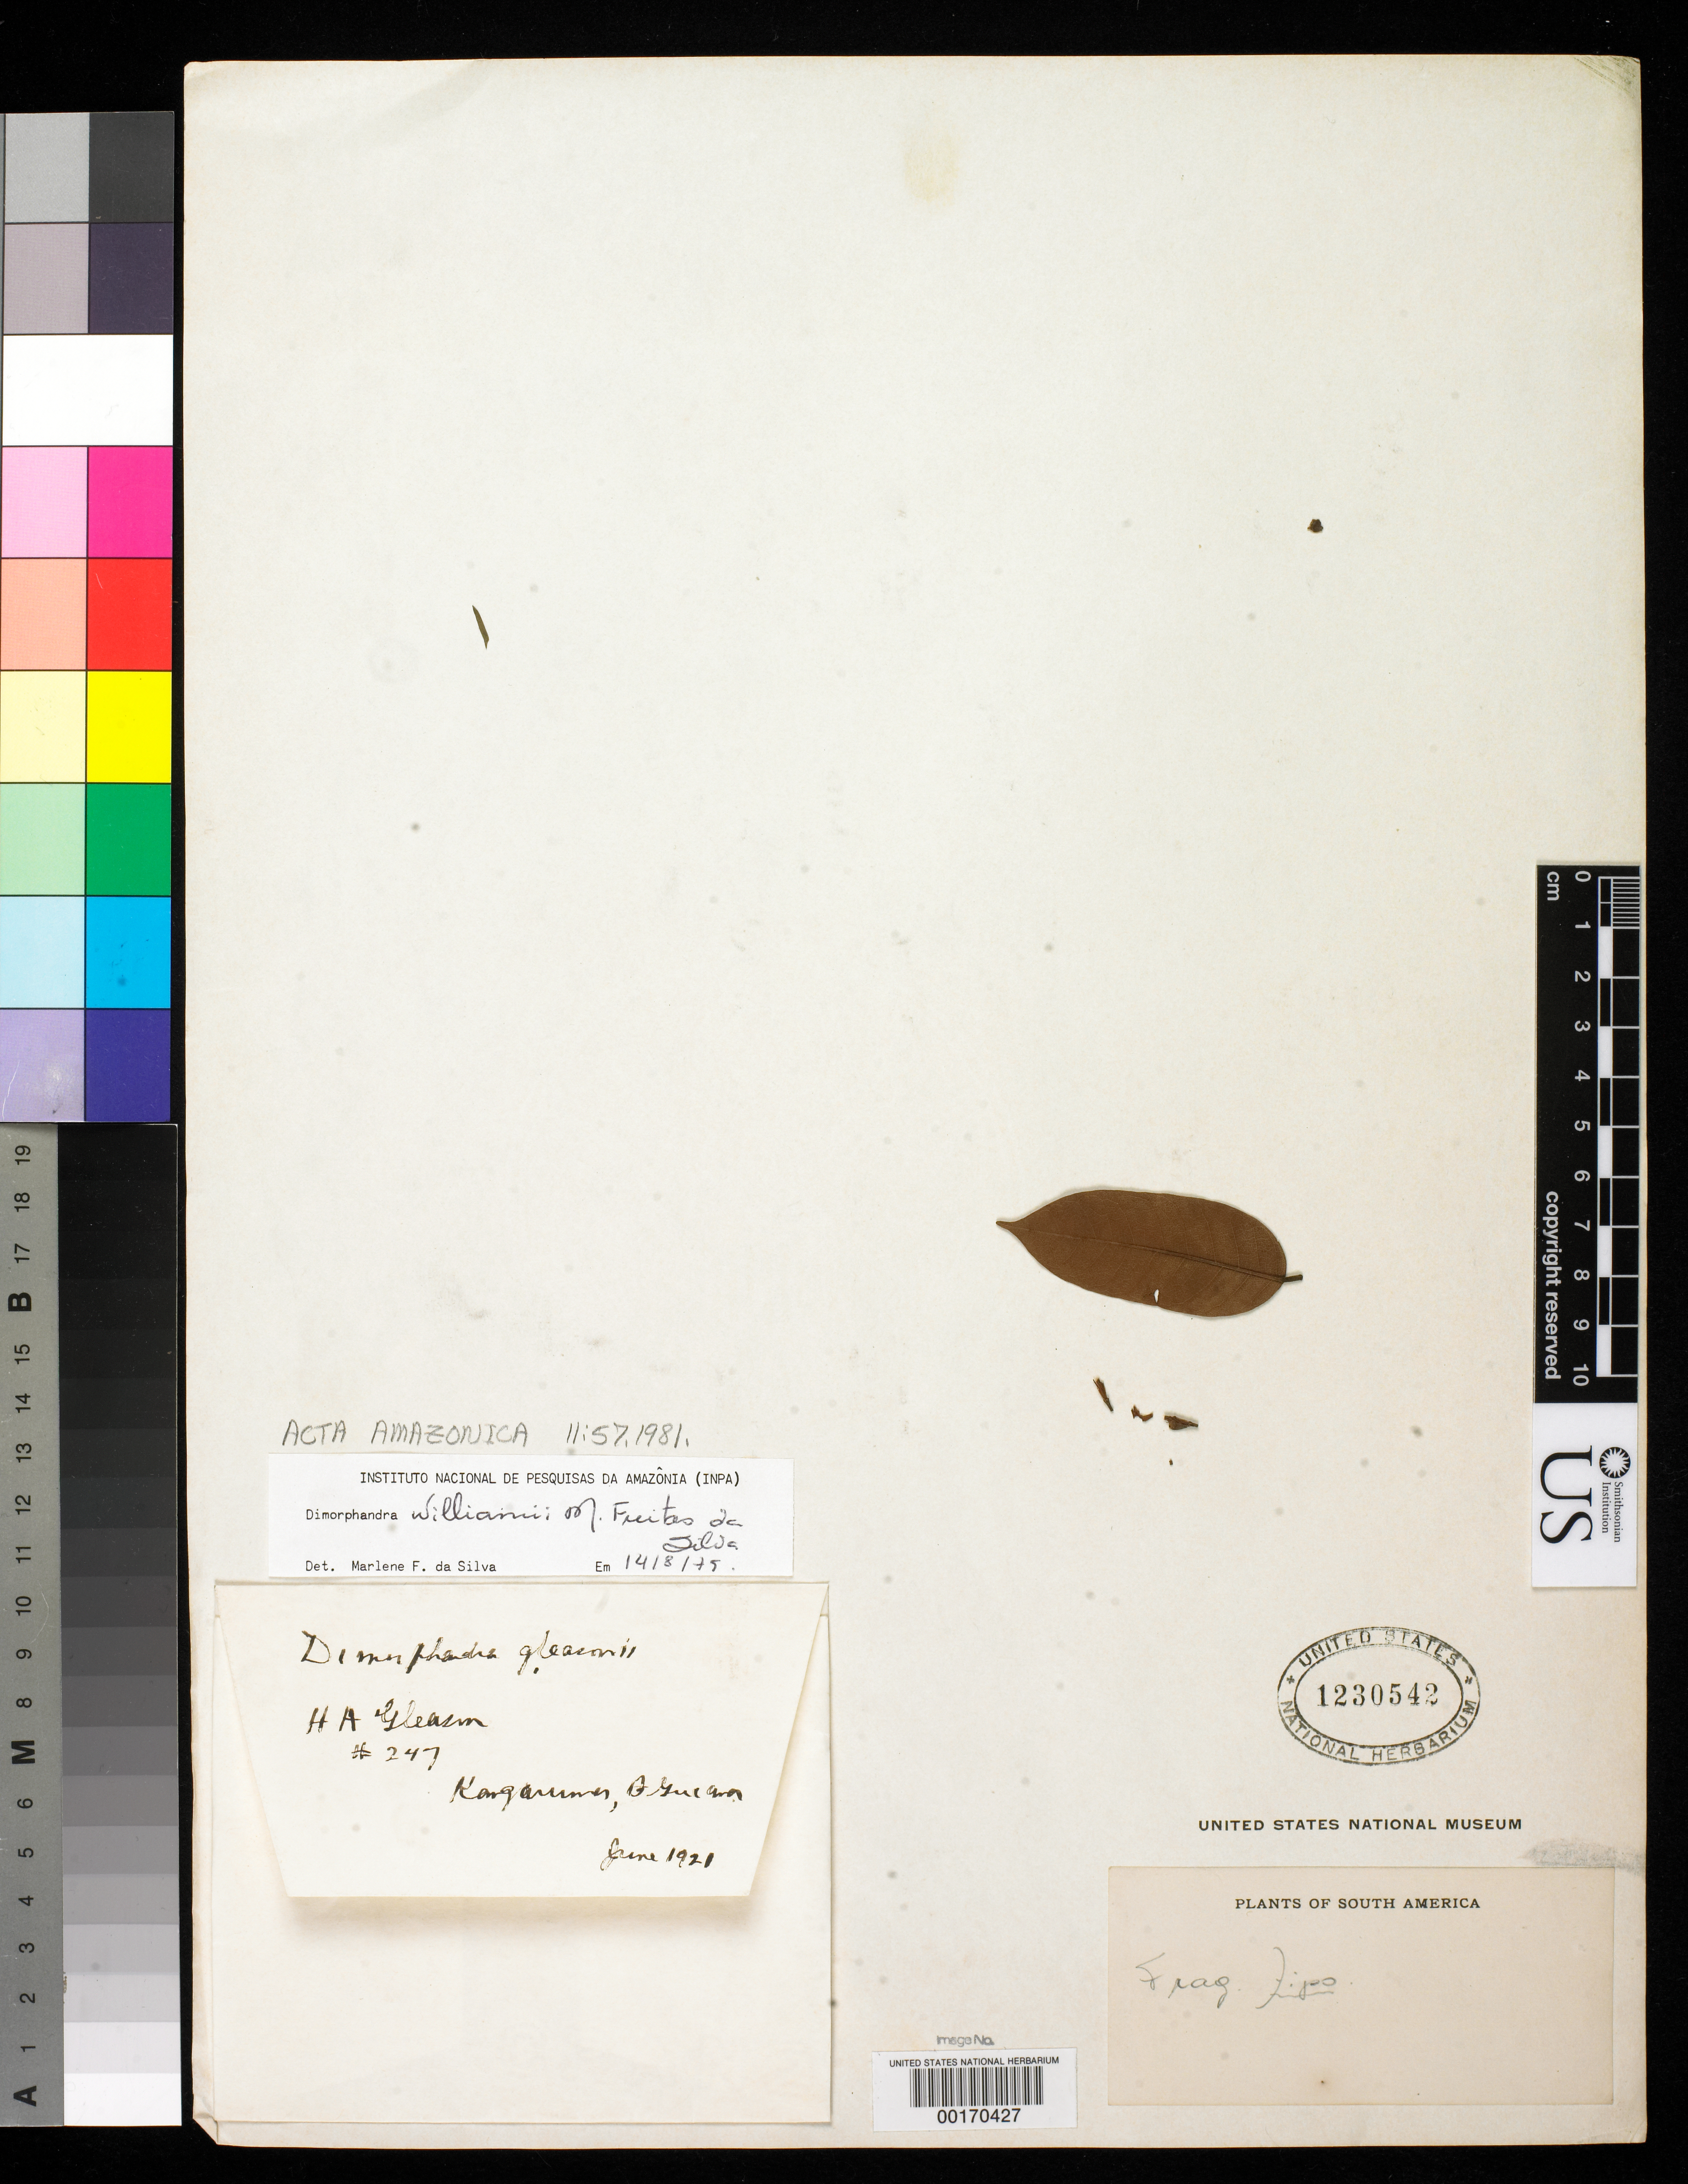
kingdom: Plantae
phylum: Tracheophyta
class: Magnoliopsida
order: Fabales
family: Fabaceae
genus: Dimorphandra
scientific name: Dimorphandra williamii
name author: M.F. Silva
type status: Type Fragment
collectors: H. A. Gleason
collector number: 247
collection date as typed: Jun 1921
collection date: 1921-06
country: Guyana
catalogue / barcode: US 1230542